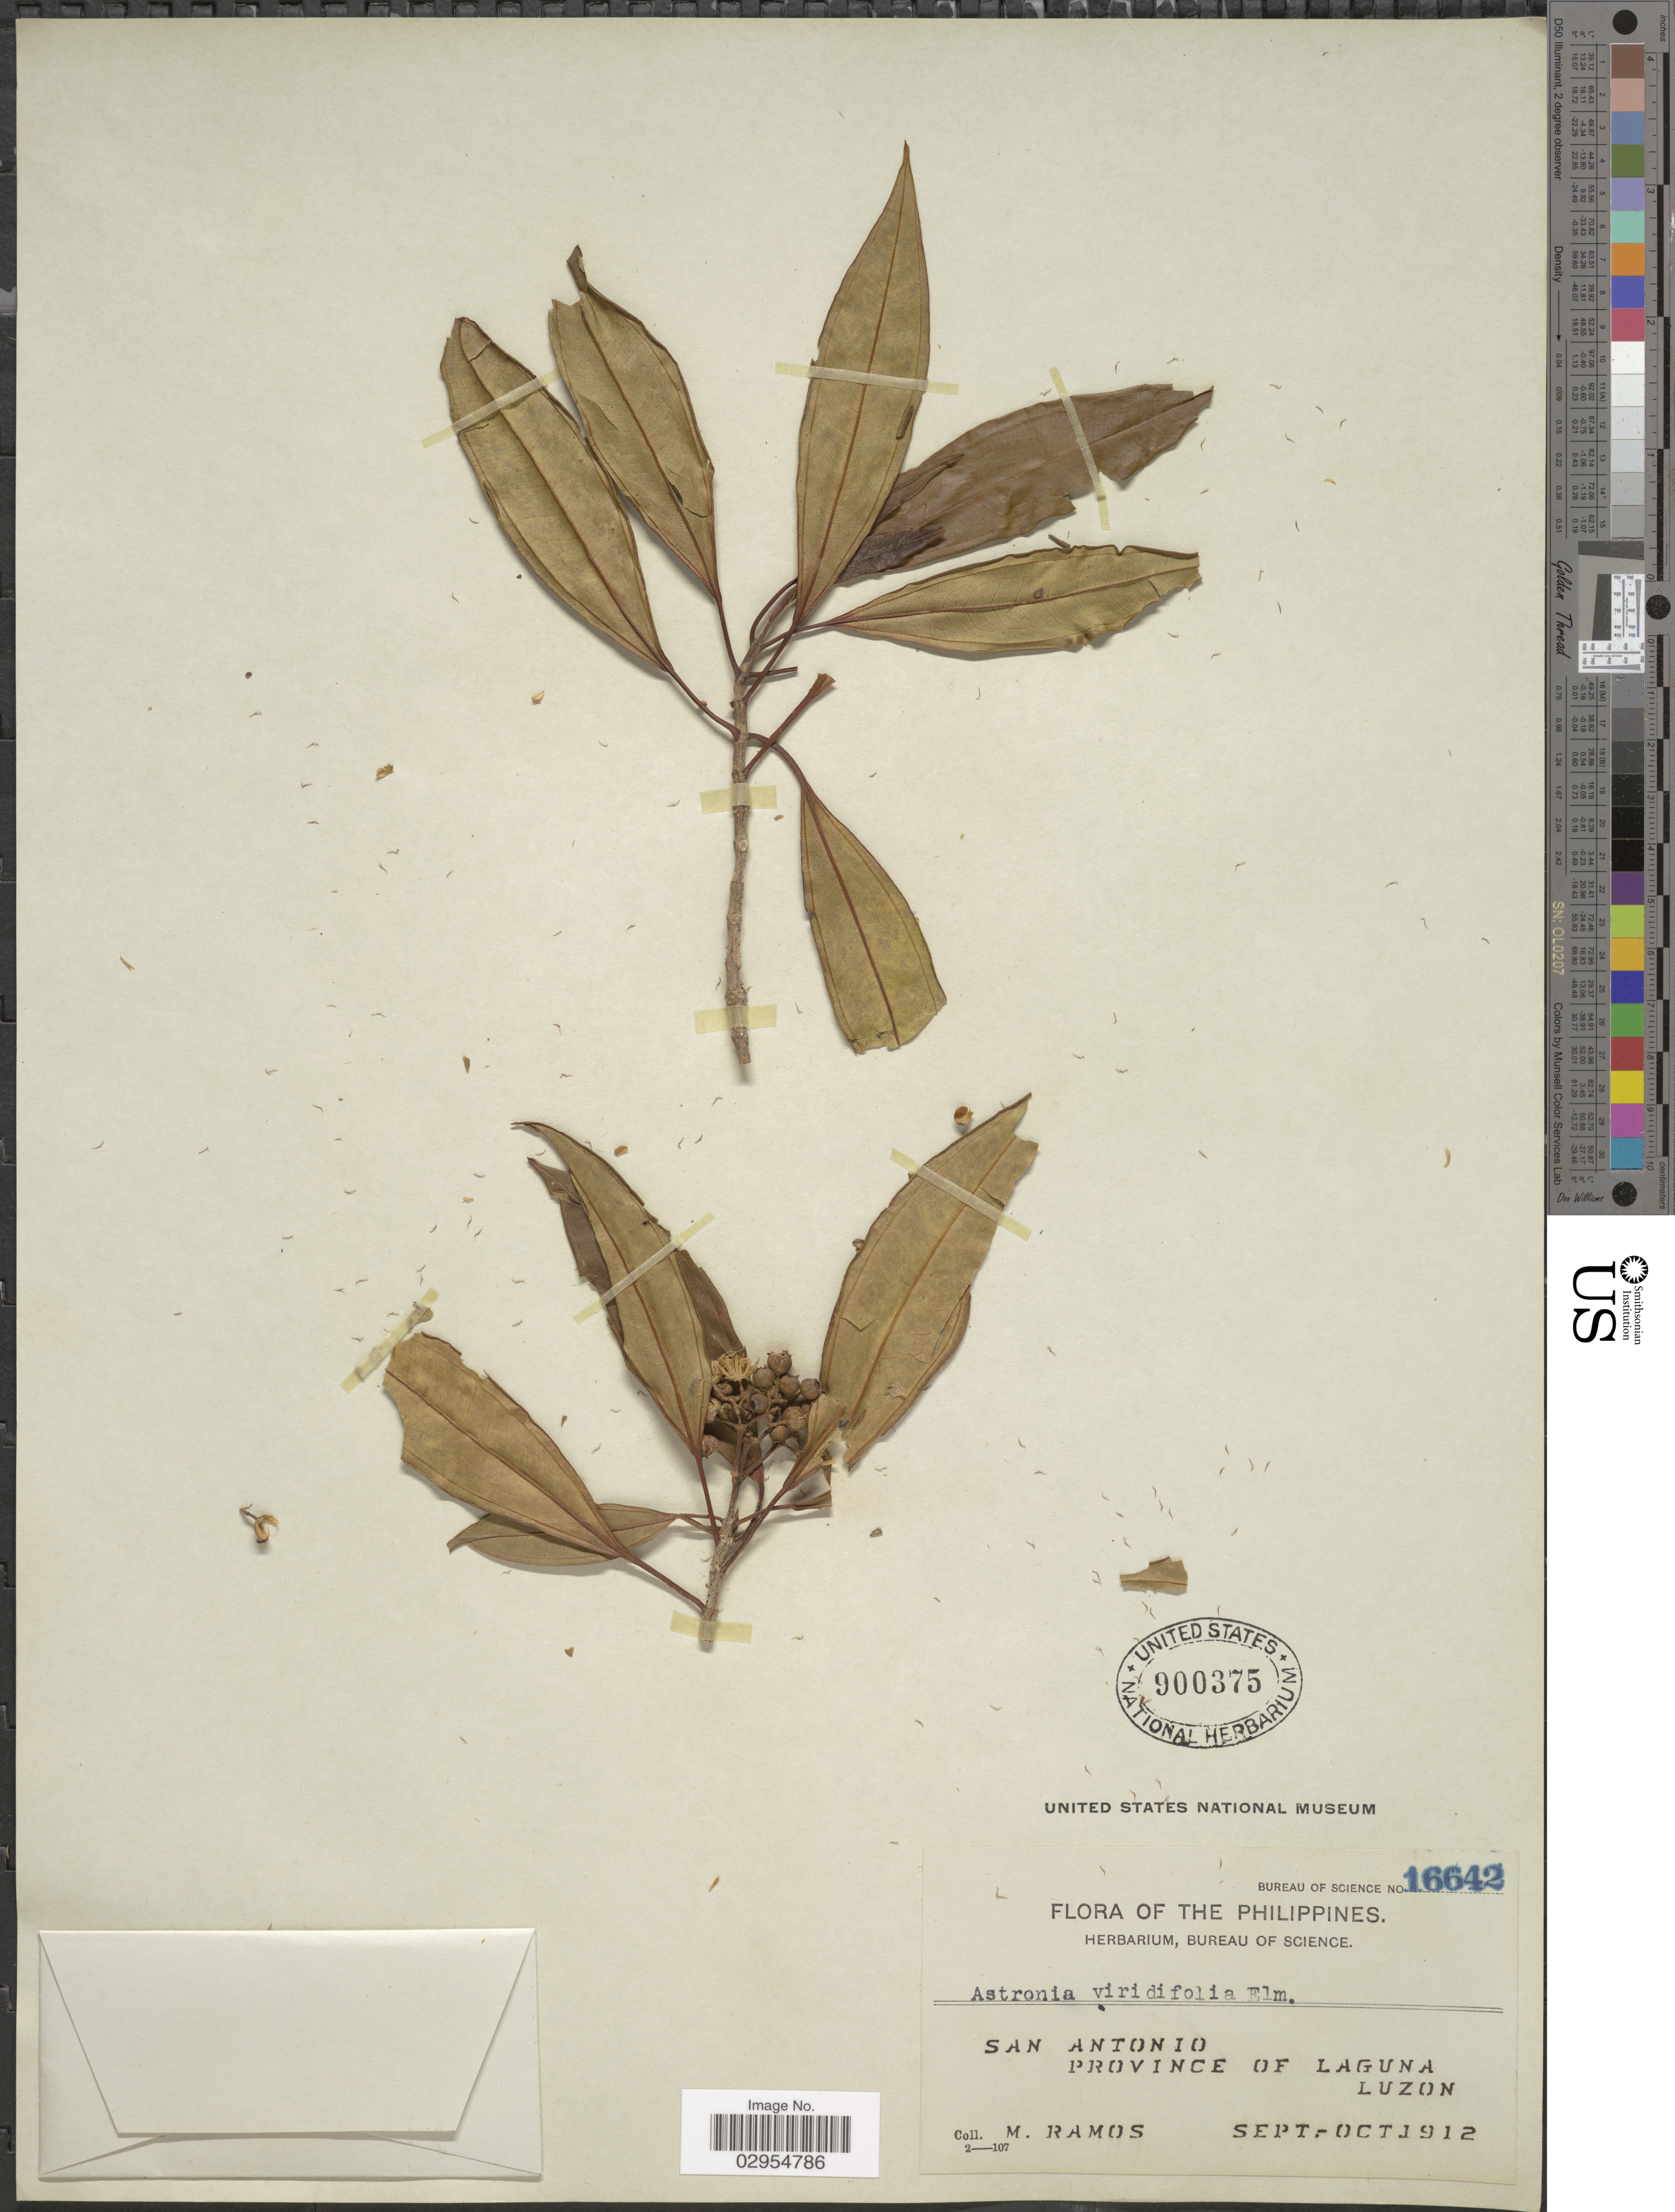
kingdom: Plantae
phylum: Tracheophyta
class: Magnoliopsida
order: Myrtales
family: Melastomataceae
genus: Astronia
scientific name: Astronia viridifolia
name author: Elmer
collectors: M. Ramos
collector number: Bureau of Science 16642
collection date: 1912-09/1912-10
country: Philippines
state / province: Calabarzon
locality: San Antonio, Province of Laguna, Luzon.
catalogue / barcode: US 900375